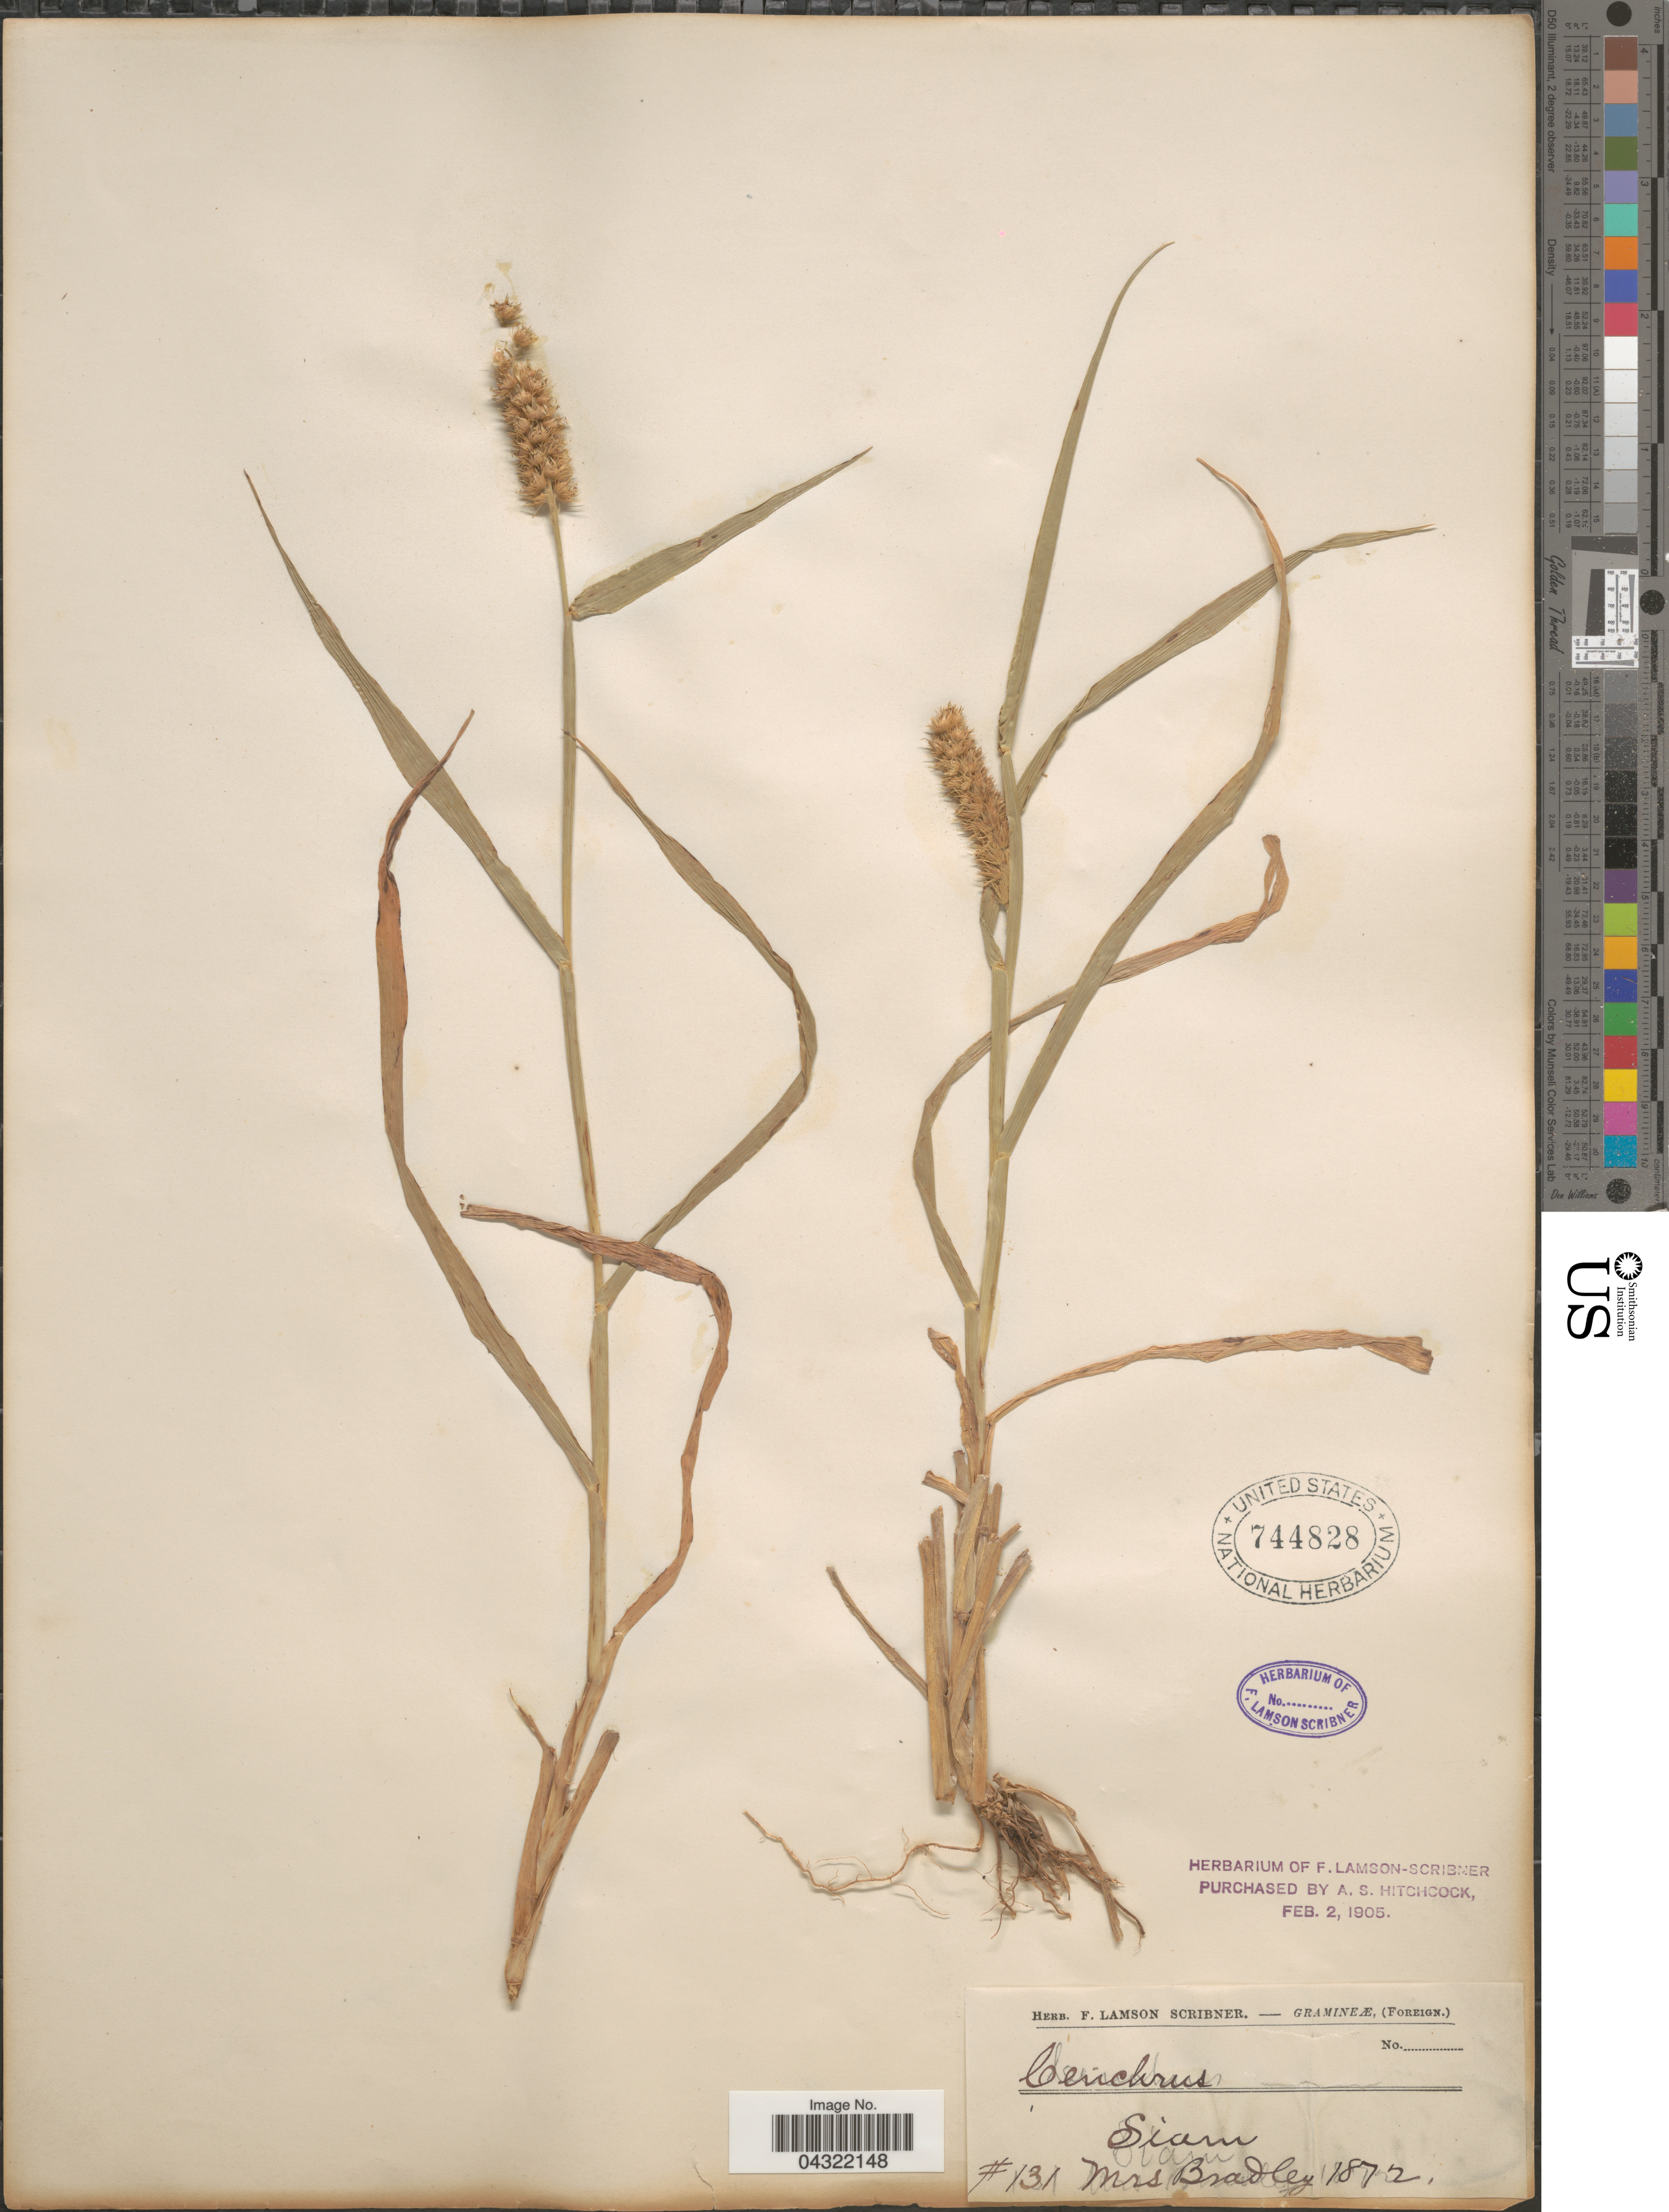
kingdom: Plantae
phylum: Tracheophyta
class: Liliopsida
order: Poales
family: Poaceae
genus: Cenchrus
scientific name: Cenchrus brownii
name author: Roem. & Schult.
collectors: Bradley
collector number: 131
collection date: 1872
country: Thailand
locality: Siam.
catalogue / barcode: US 744828